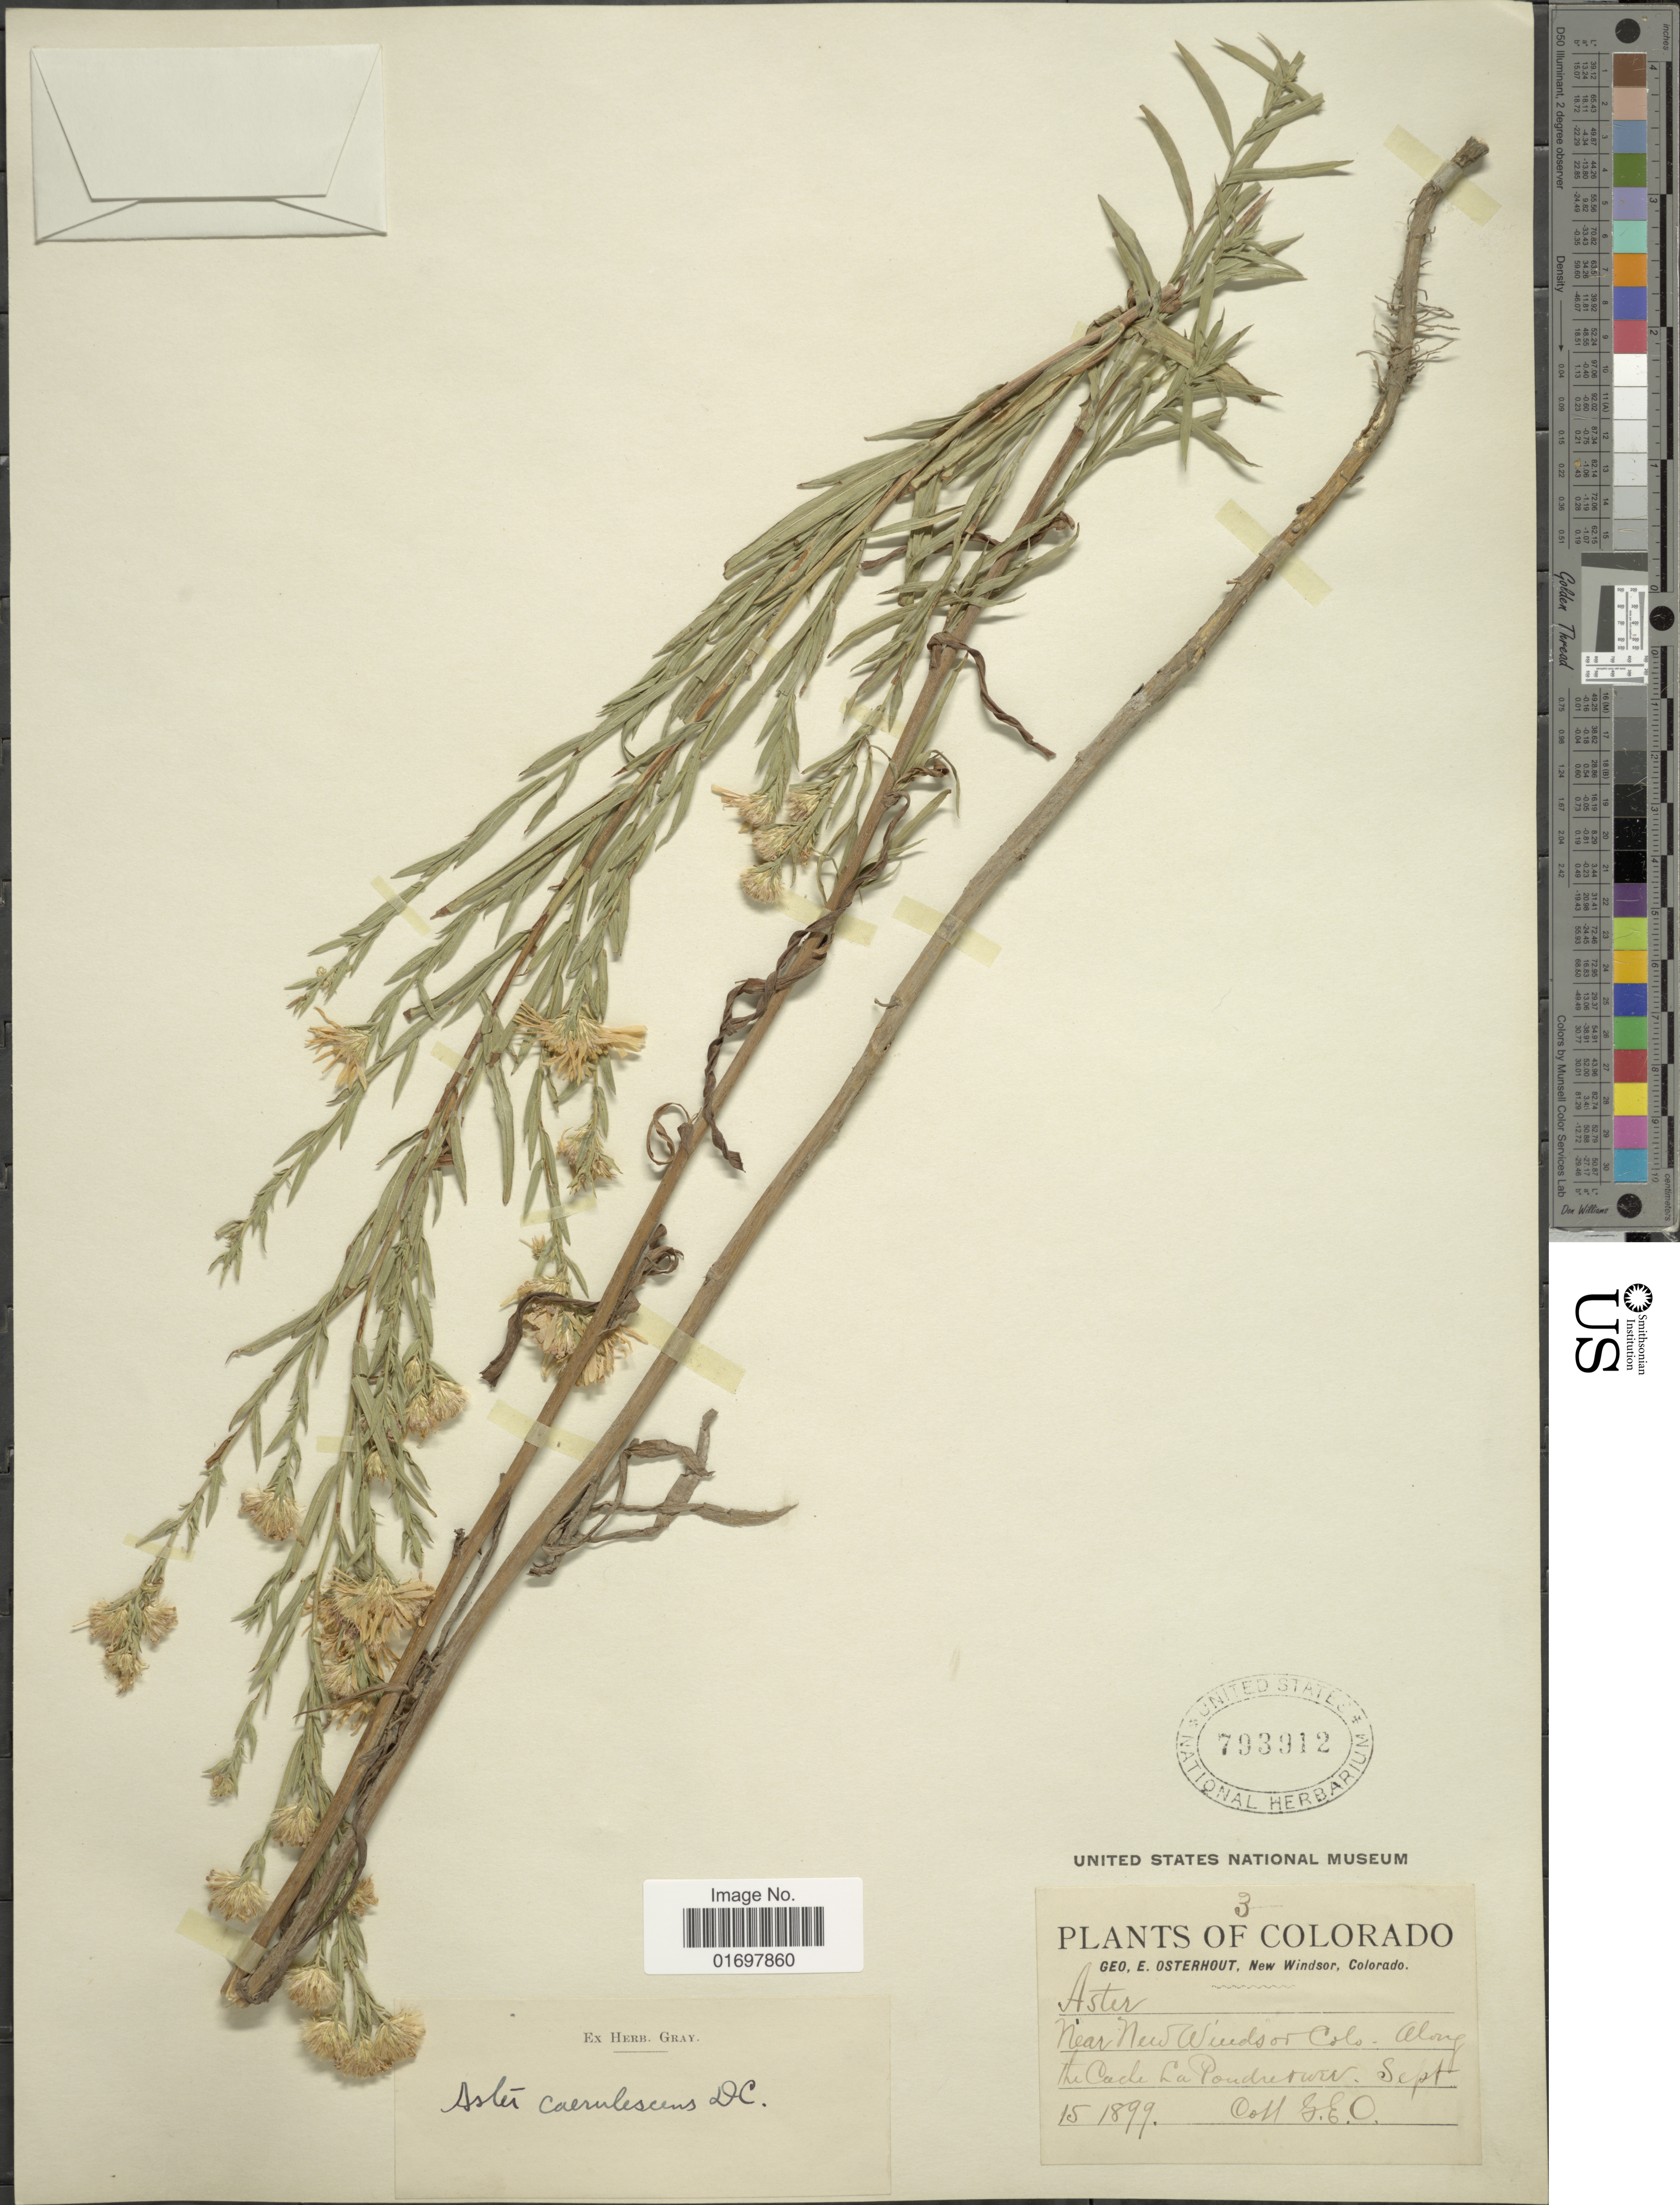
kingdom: Plantae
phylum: Tracheophyta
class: Magnoliopsida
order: Asterales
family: Asteraceae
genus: Symphyotrichum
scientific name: Symphyotrichum lanceolatum var. hesperium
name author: (A. Gray) G.L. Nesom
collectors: G. Osterhout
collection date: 1899-09-15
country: United States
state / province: Colorado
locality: Near New Windsor Colo. Along the Cache La Poudre River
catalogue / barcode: US 793912